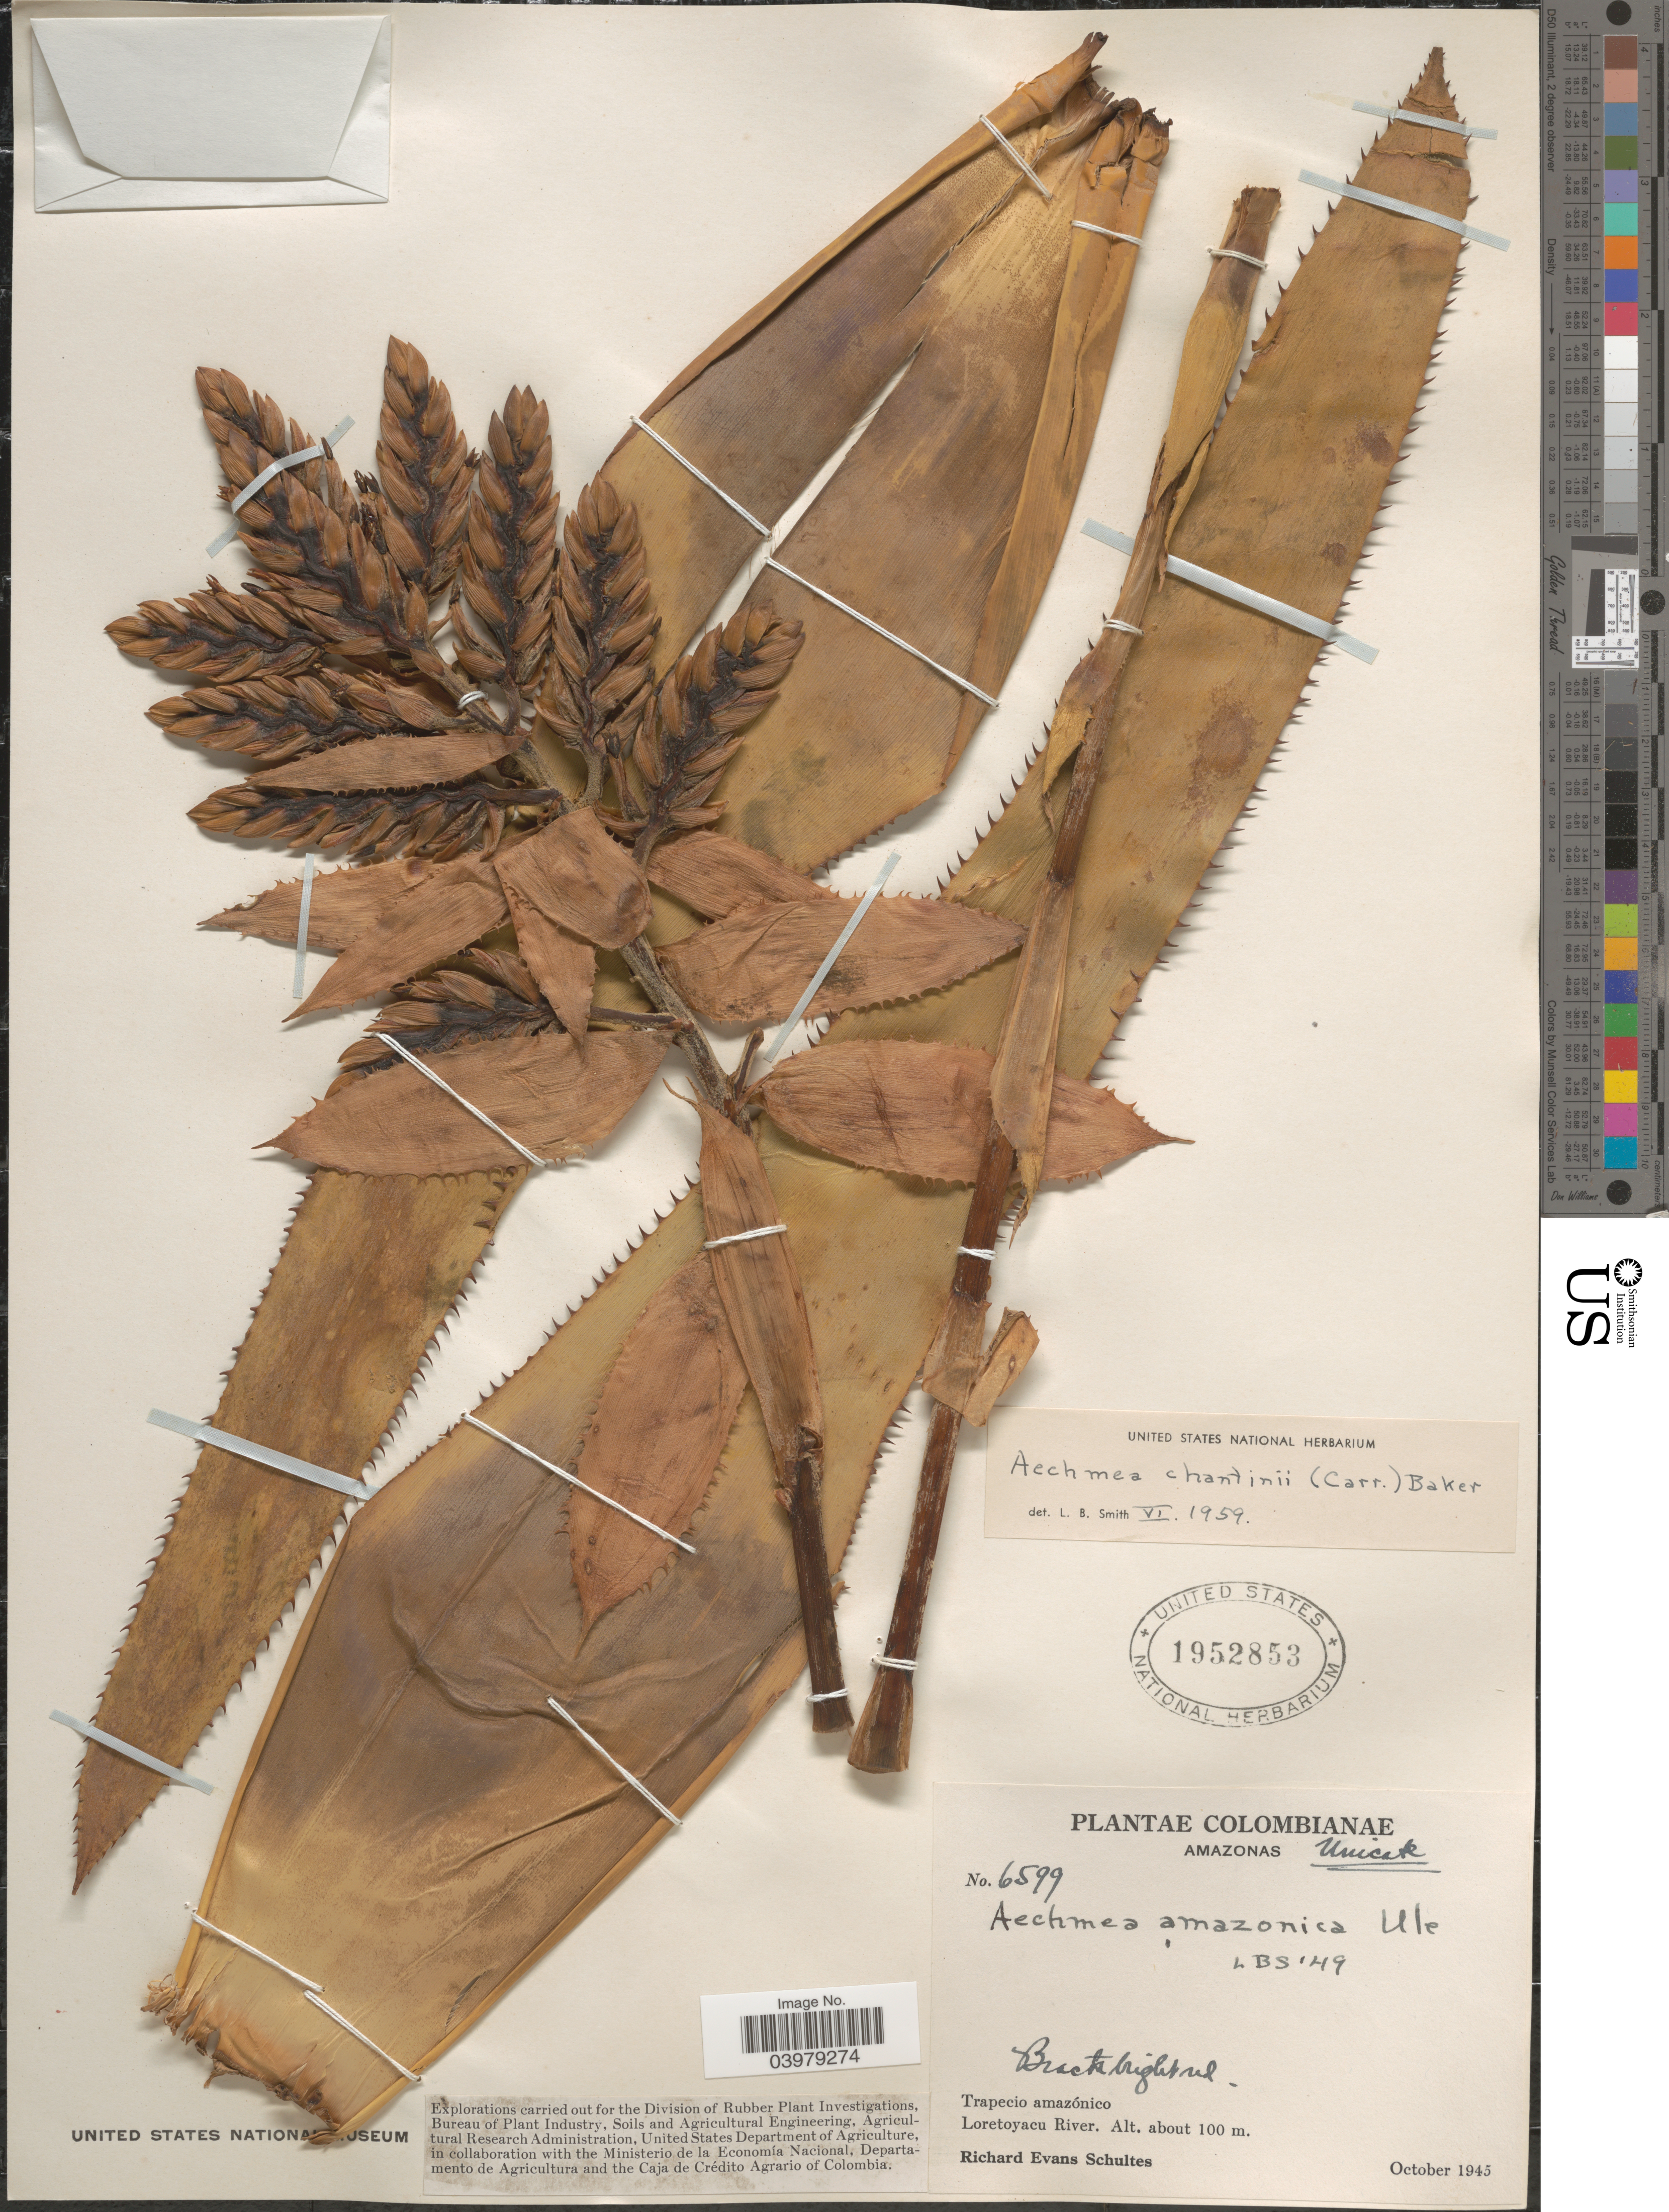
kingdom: Plantae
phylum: Tracheophyta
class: Liliopsida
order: Poales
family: Bromeliaceae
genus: Aechmea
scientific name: Aechmea chantinii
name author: (Carrière) Baker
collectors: R. E. Schultes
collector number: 6599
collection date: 1945-10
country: Colombia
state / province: Amazônas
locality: Trapecio amazónico. Loretoyacu River.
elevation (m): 100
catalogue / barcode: US 1952853